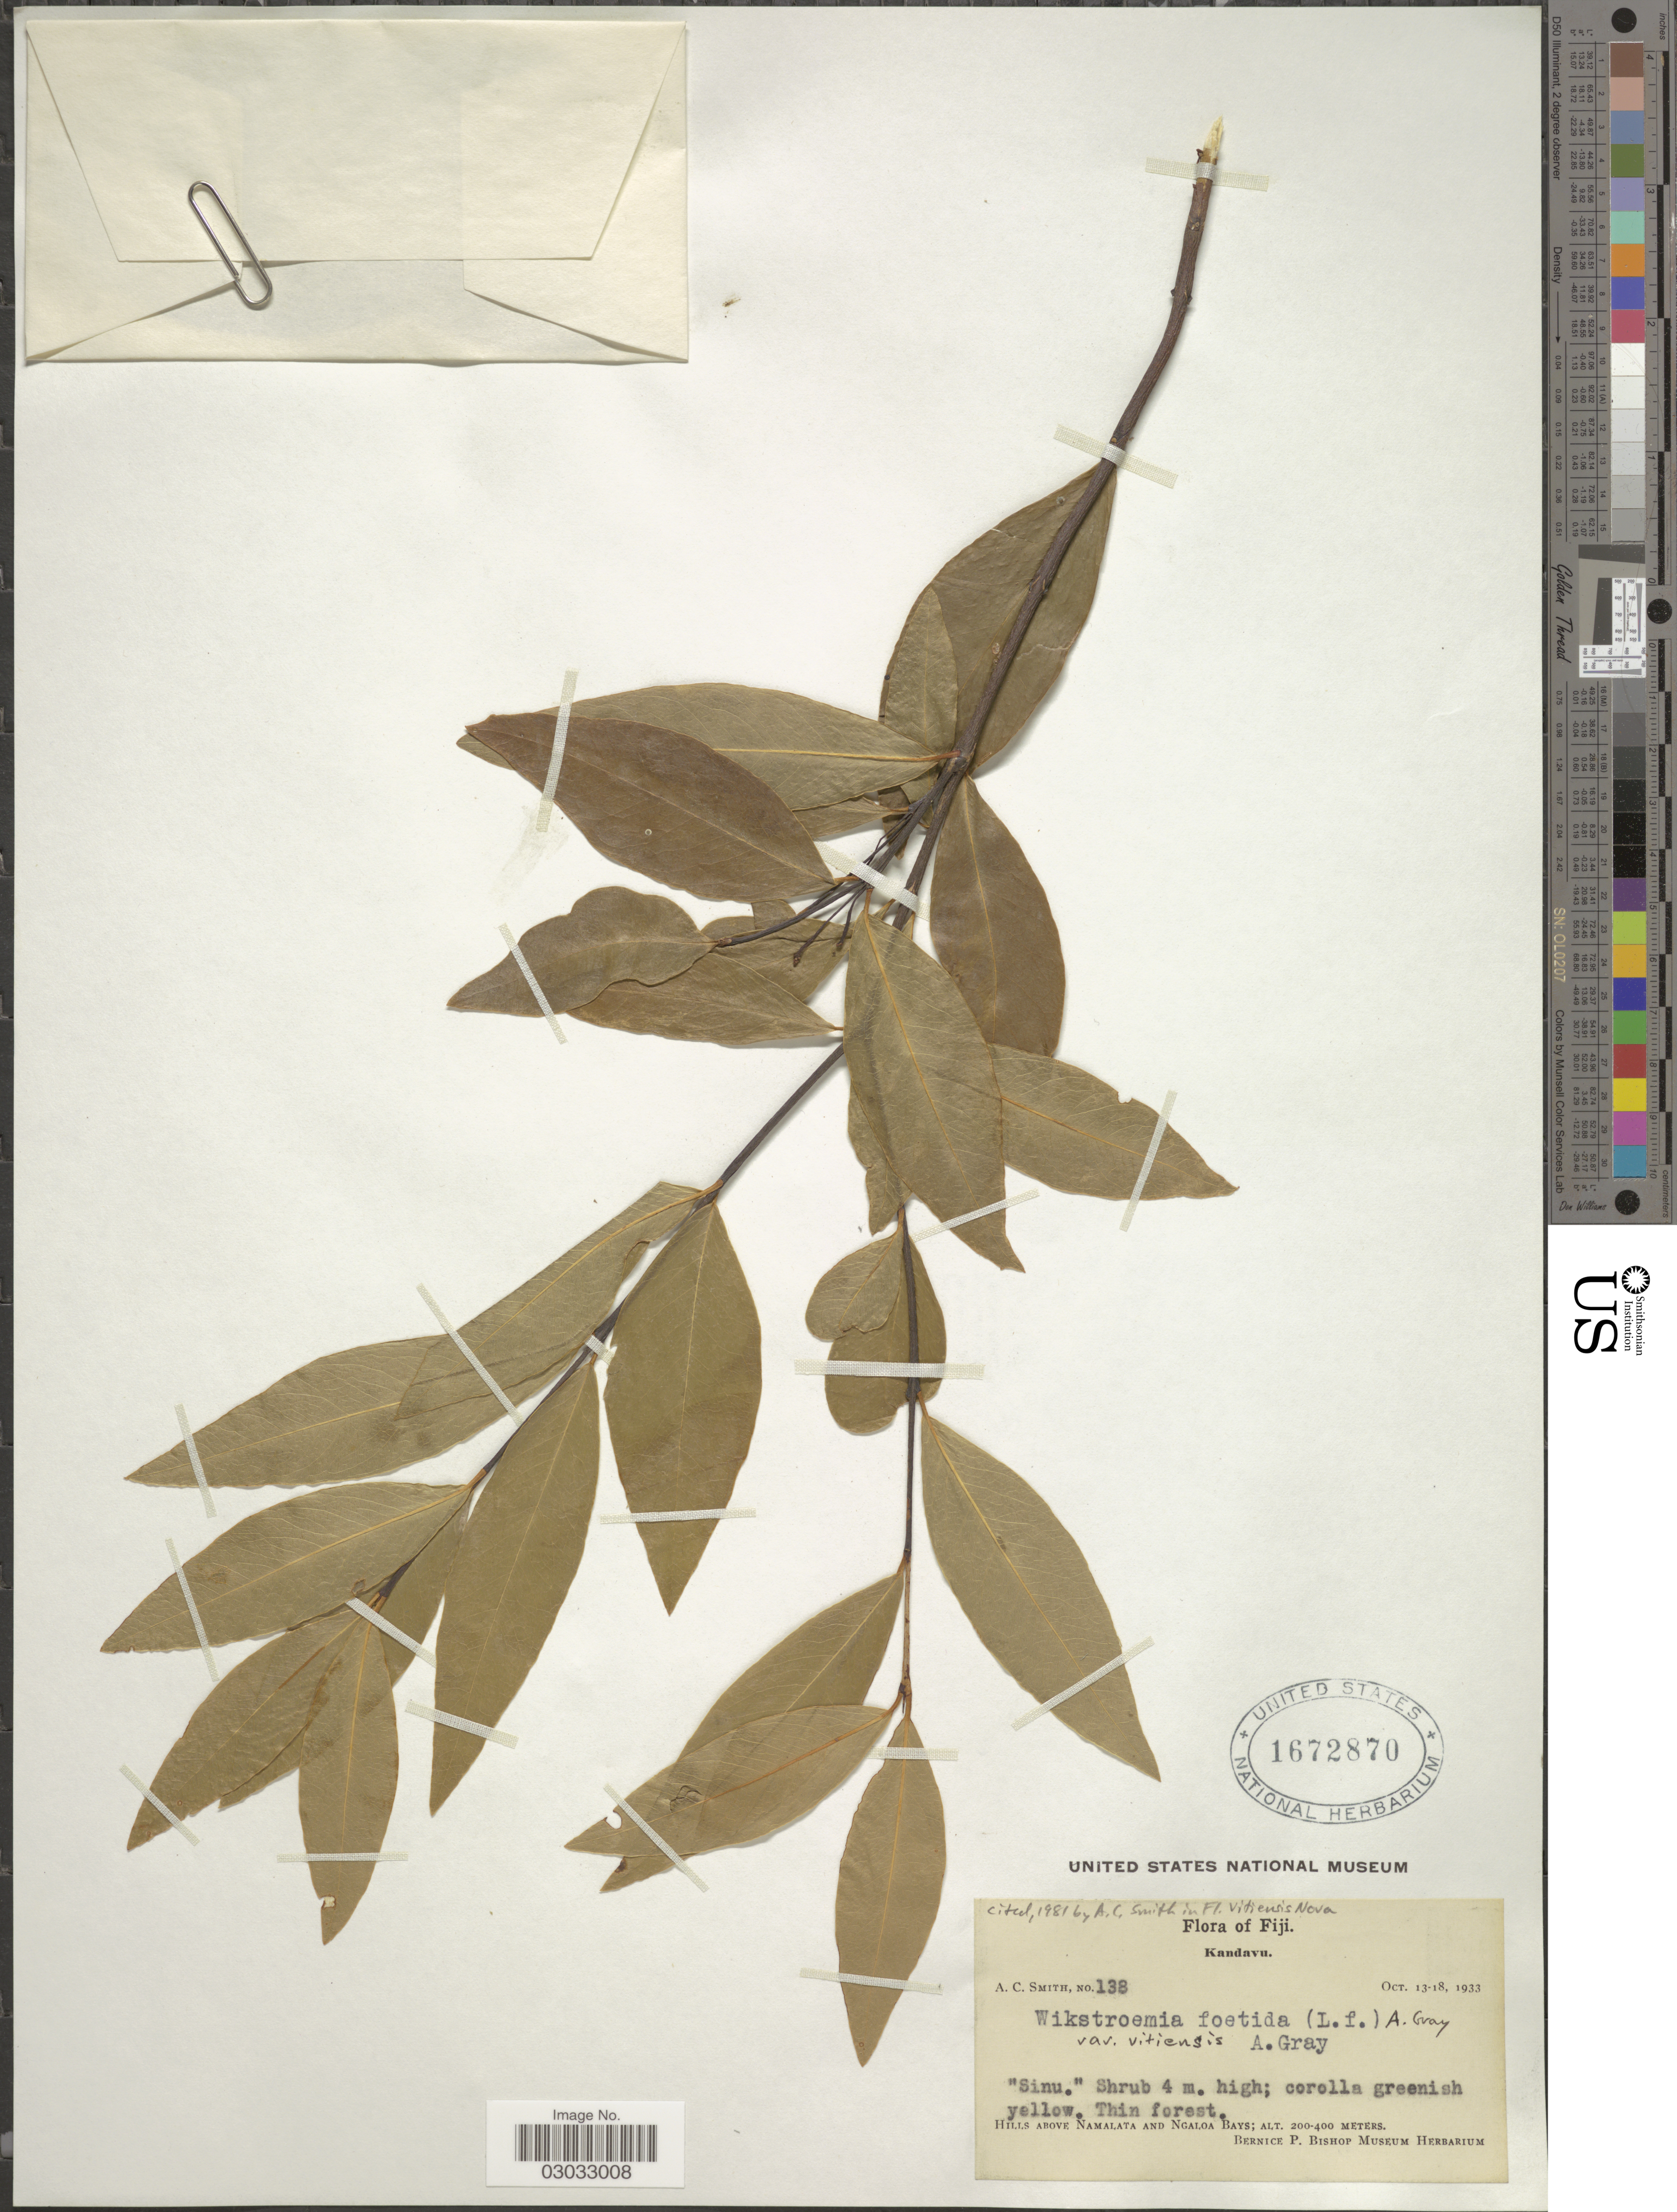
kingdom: Plantae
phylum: Tracheophyta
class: Magnoliopsida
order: Malvales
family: Thymelaeaceae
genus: Wikstroemia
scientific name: Wikstroemia coriacea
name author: Seem.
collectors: A. C. Smith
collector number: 138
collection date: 1933-10-13/1933-10-18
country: Fiji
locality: Kandavu. Hills above Namalata and Ngaloa Bays.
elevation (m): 200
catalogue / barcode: US 1672870